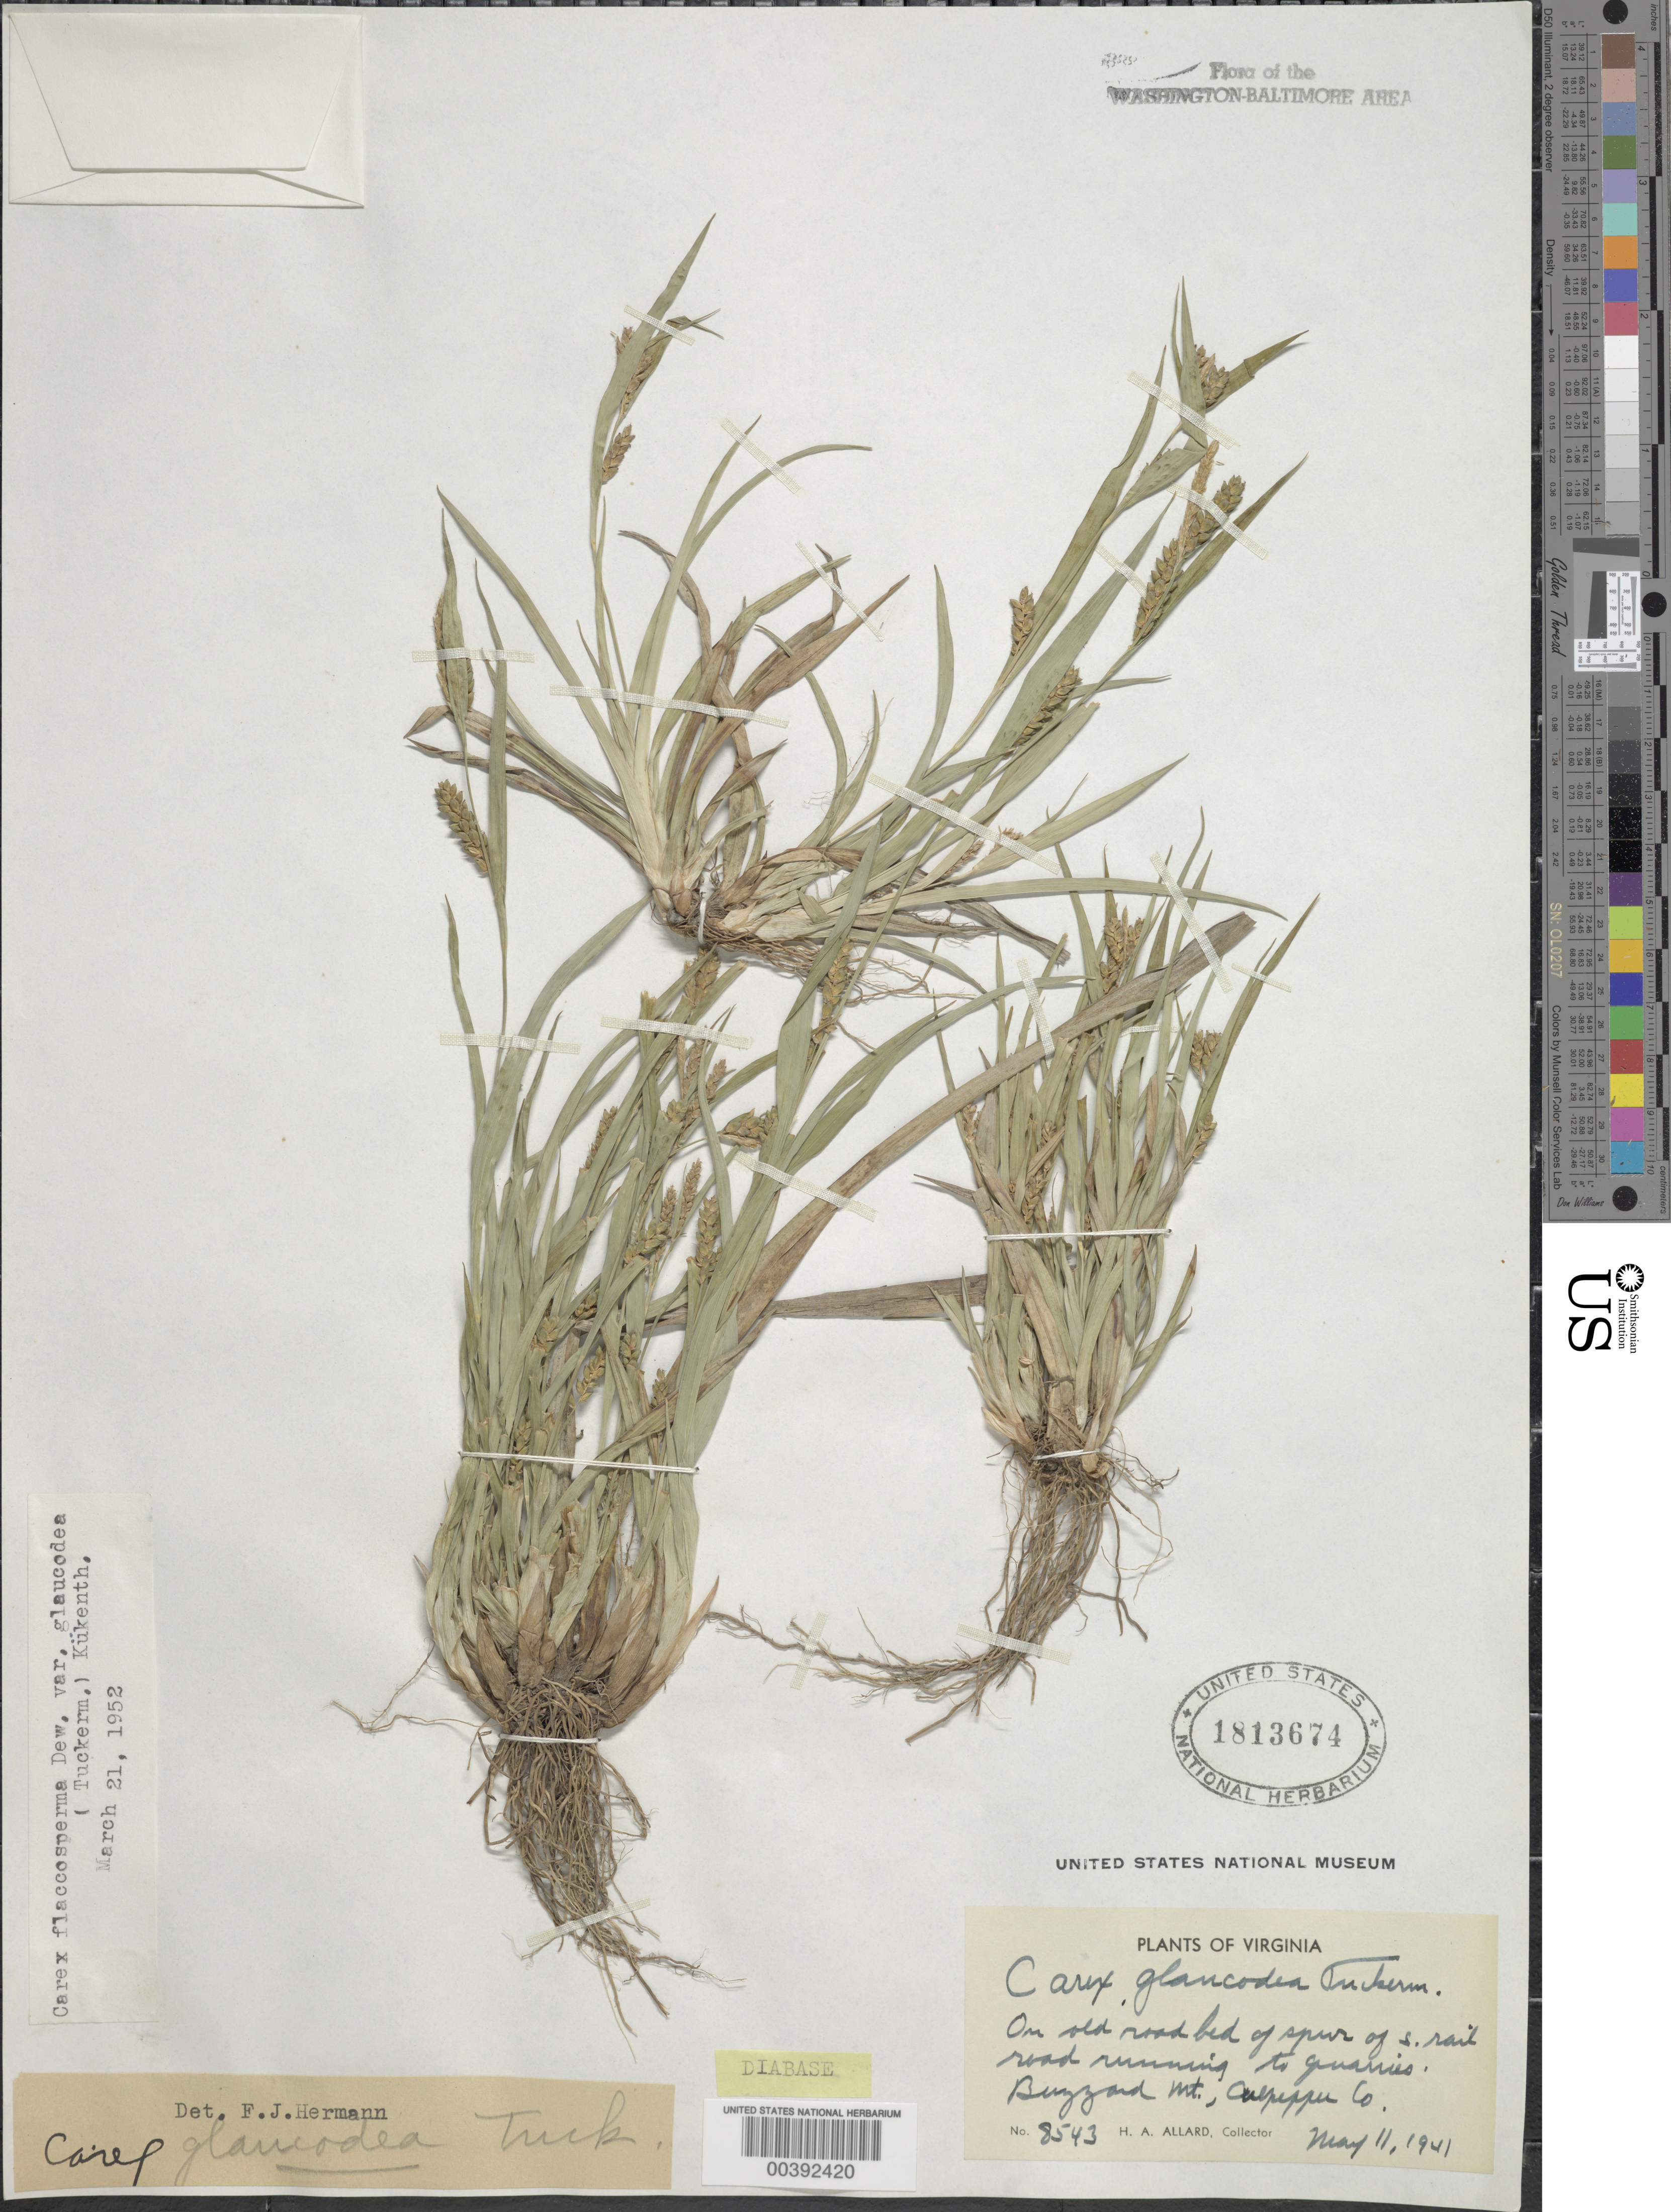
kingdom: Plantae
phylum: Tracheophyta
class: Liliopsida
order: Poales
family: Cyperaceae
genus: Carex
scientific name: Carex glaucodea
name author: Tuck. ex Olney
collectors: H. A. Allard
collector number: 8543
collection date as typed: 11 May 1941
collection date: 1941-05-11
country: United States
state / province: Virginia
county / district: Culpeper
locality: Buzzard Mountain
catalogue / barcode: US 1813674